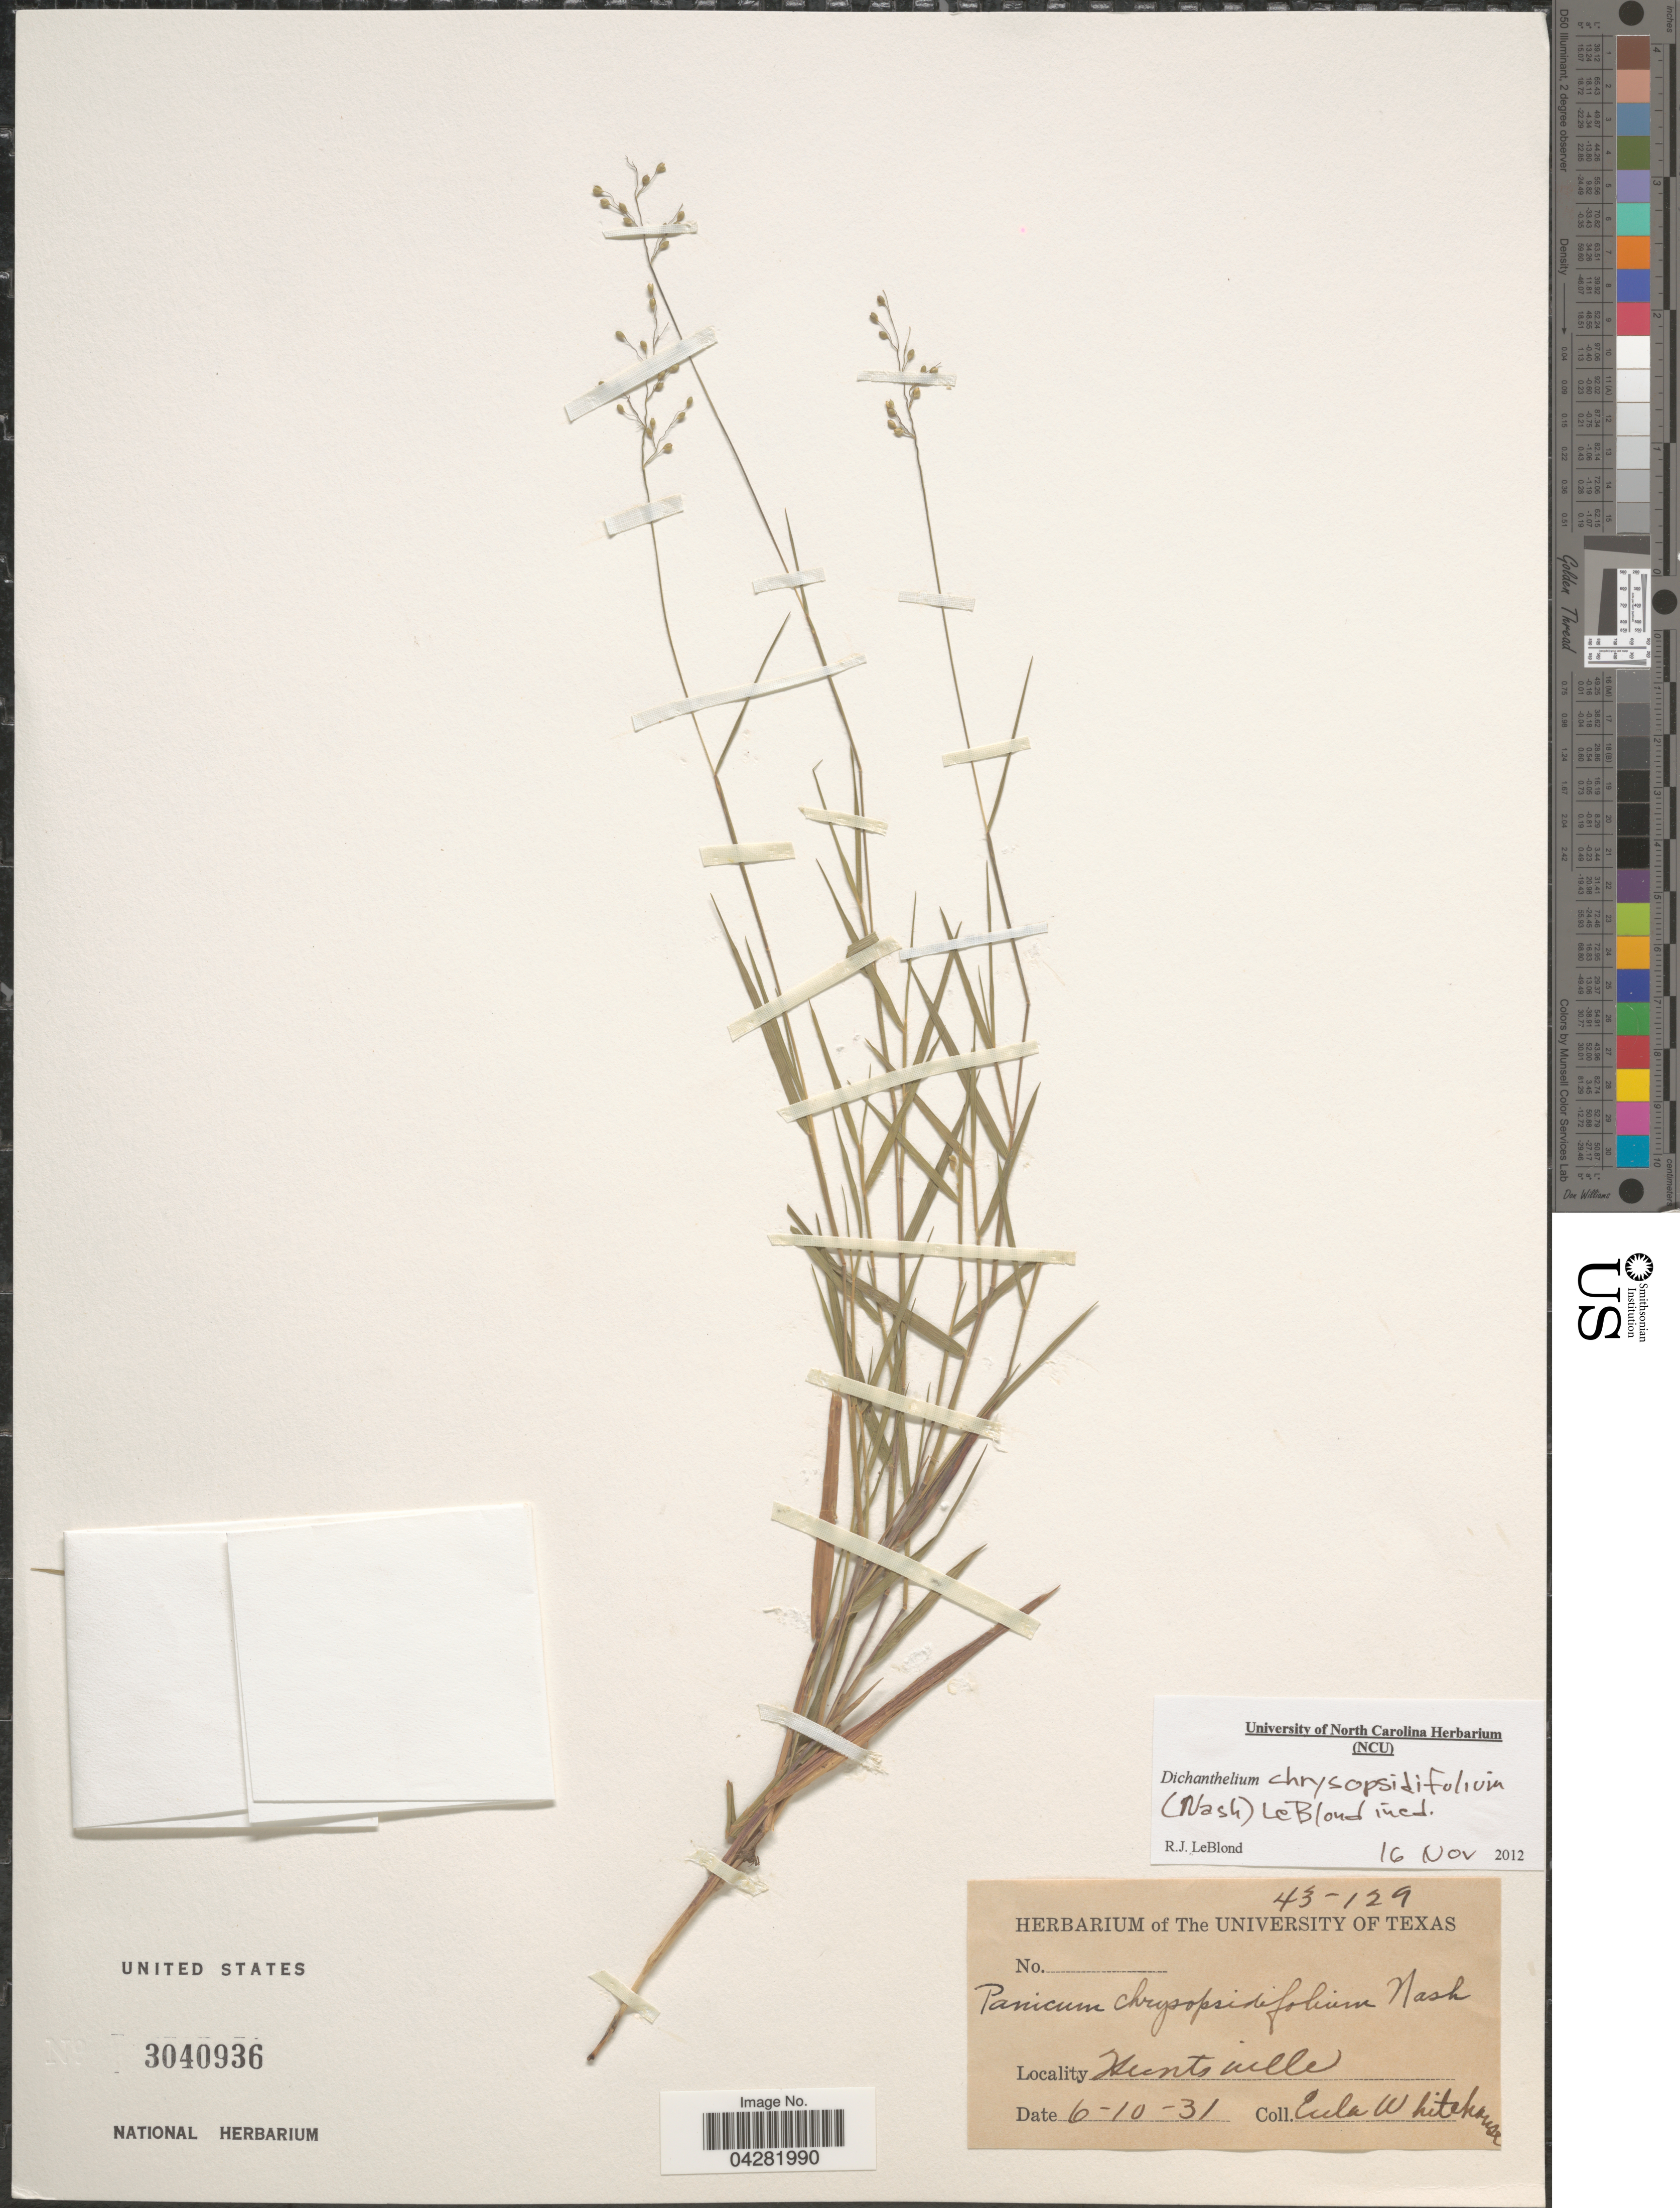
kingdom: Plantae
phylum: Tracheophyta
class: Liliopsida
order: Poales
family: Poaceae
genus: Dichanthelium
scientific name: Dichanthelium filiramum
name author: (Ashe) LeBlond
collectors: E. Whitehouse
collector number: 43-129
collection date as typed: Transcribed d/m/y: 10/6/31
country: United States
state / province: Texas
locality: Huntsville.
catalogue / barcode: US 3040936